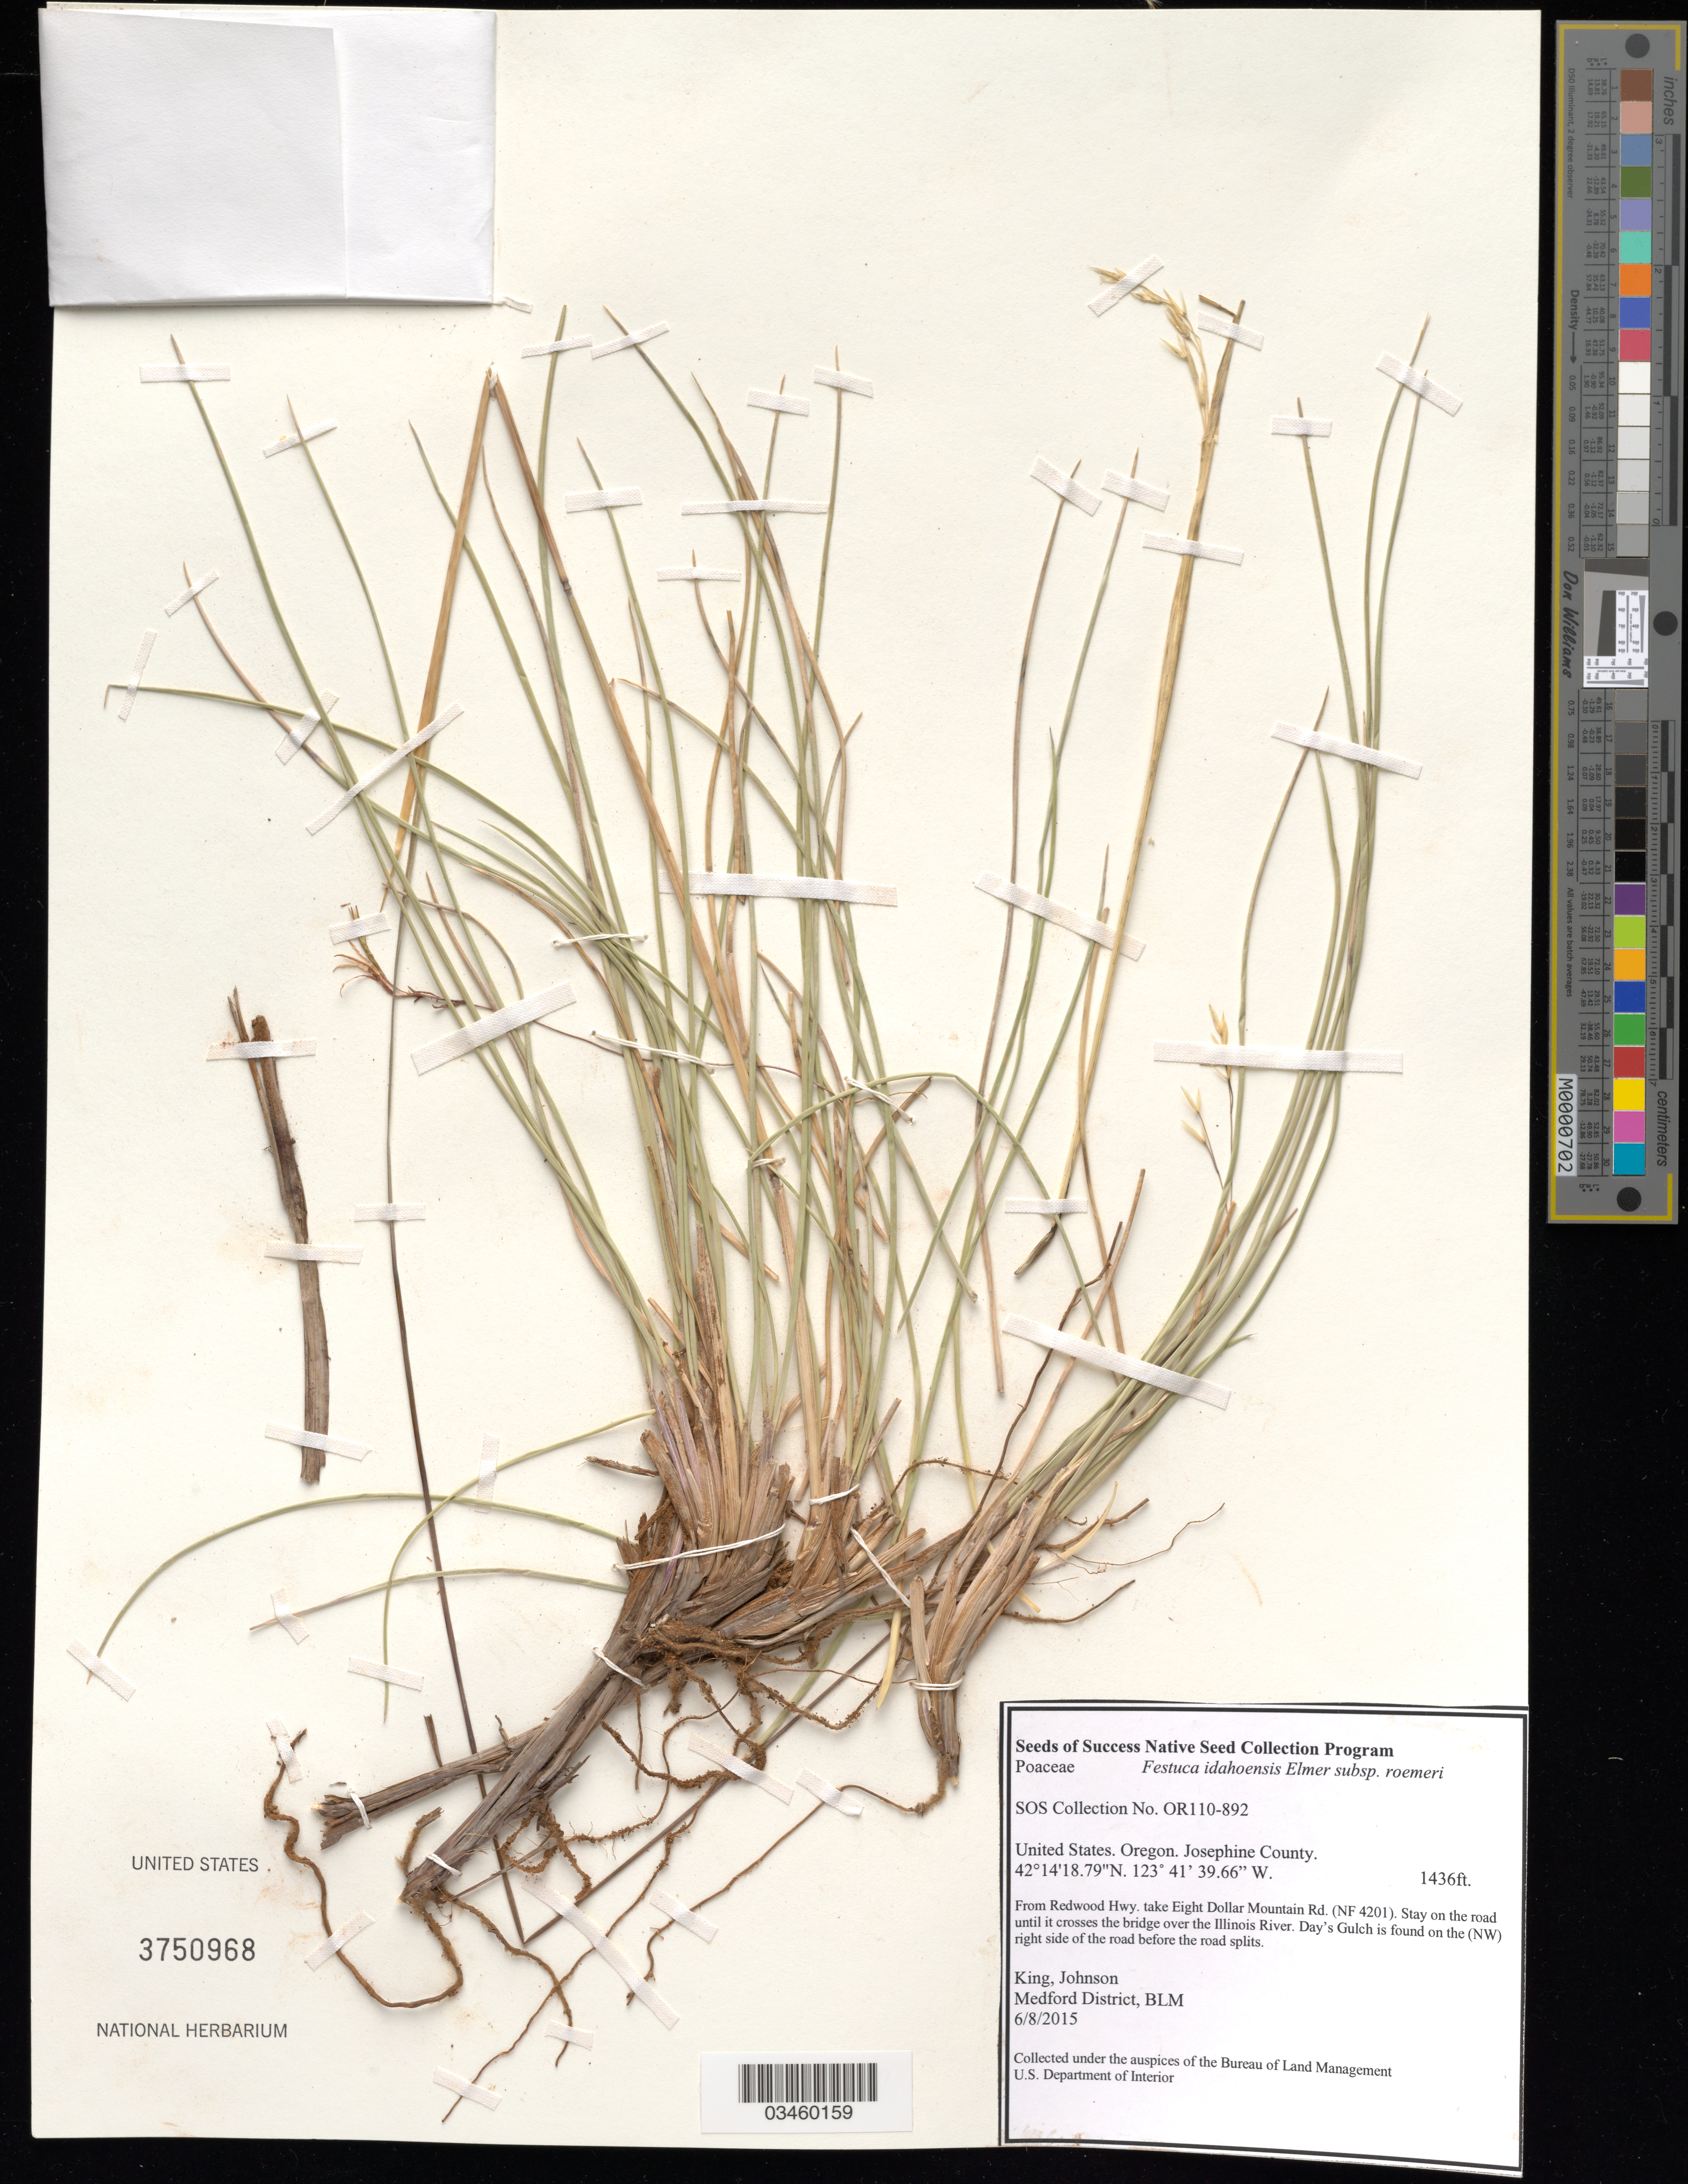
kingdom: Plantae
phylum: Tracheophyta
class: Liliopsida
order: Poales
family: Poaceae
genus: Festuca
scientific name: Festuca idahoensis subsp. roemeri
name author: (Pavlick) S.G. Aiken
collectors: King, -- & -- Johnson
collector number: OR110-892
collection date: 2015-06-08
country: United States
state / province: Oregon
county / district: Josephine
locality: Eight Dollar Mountain, Day's Culch Botanical Area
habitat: Serpentine meadow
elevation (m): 438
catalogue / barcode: US 3750968